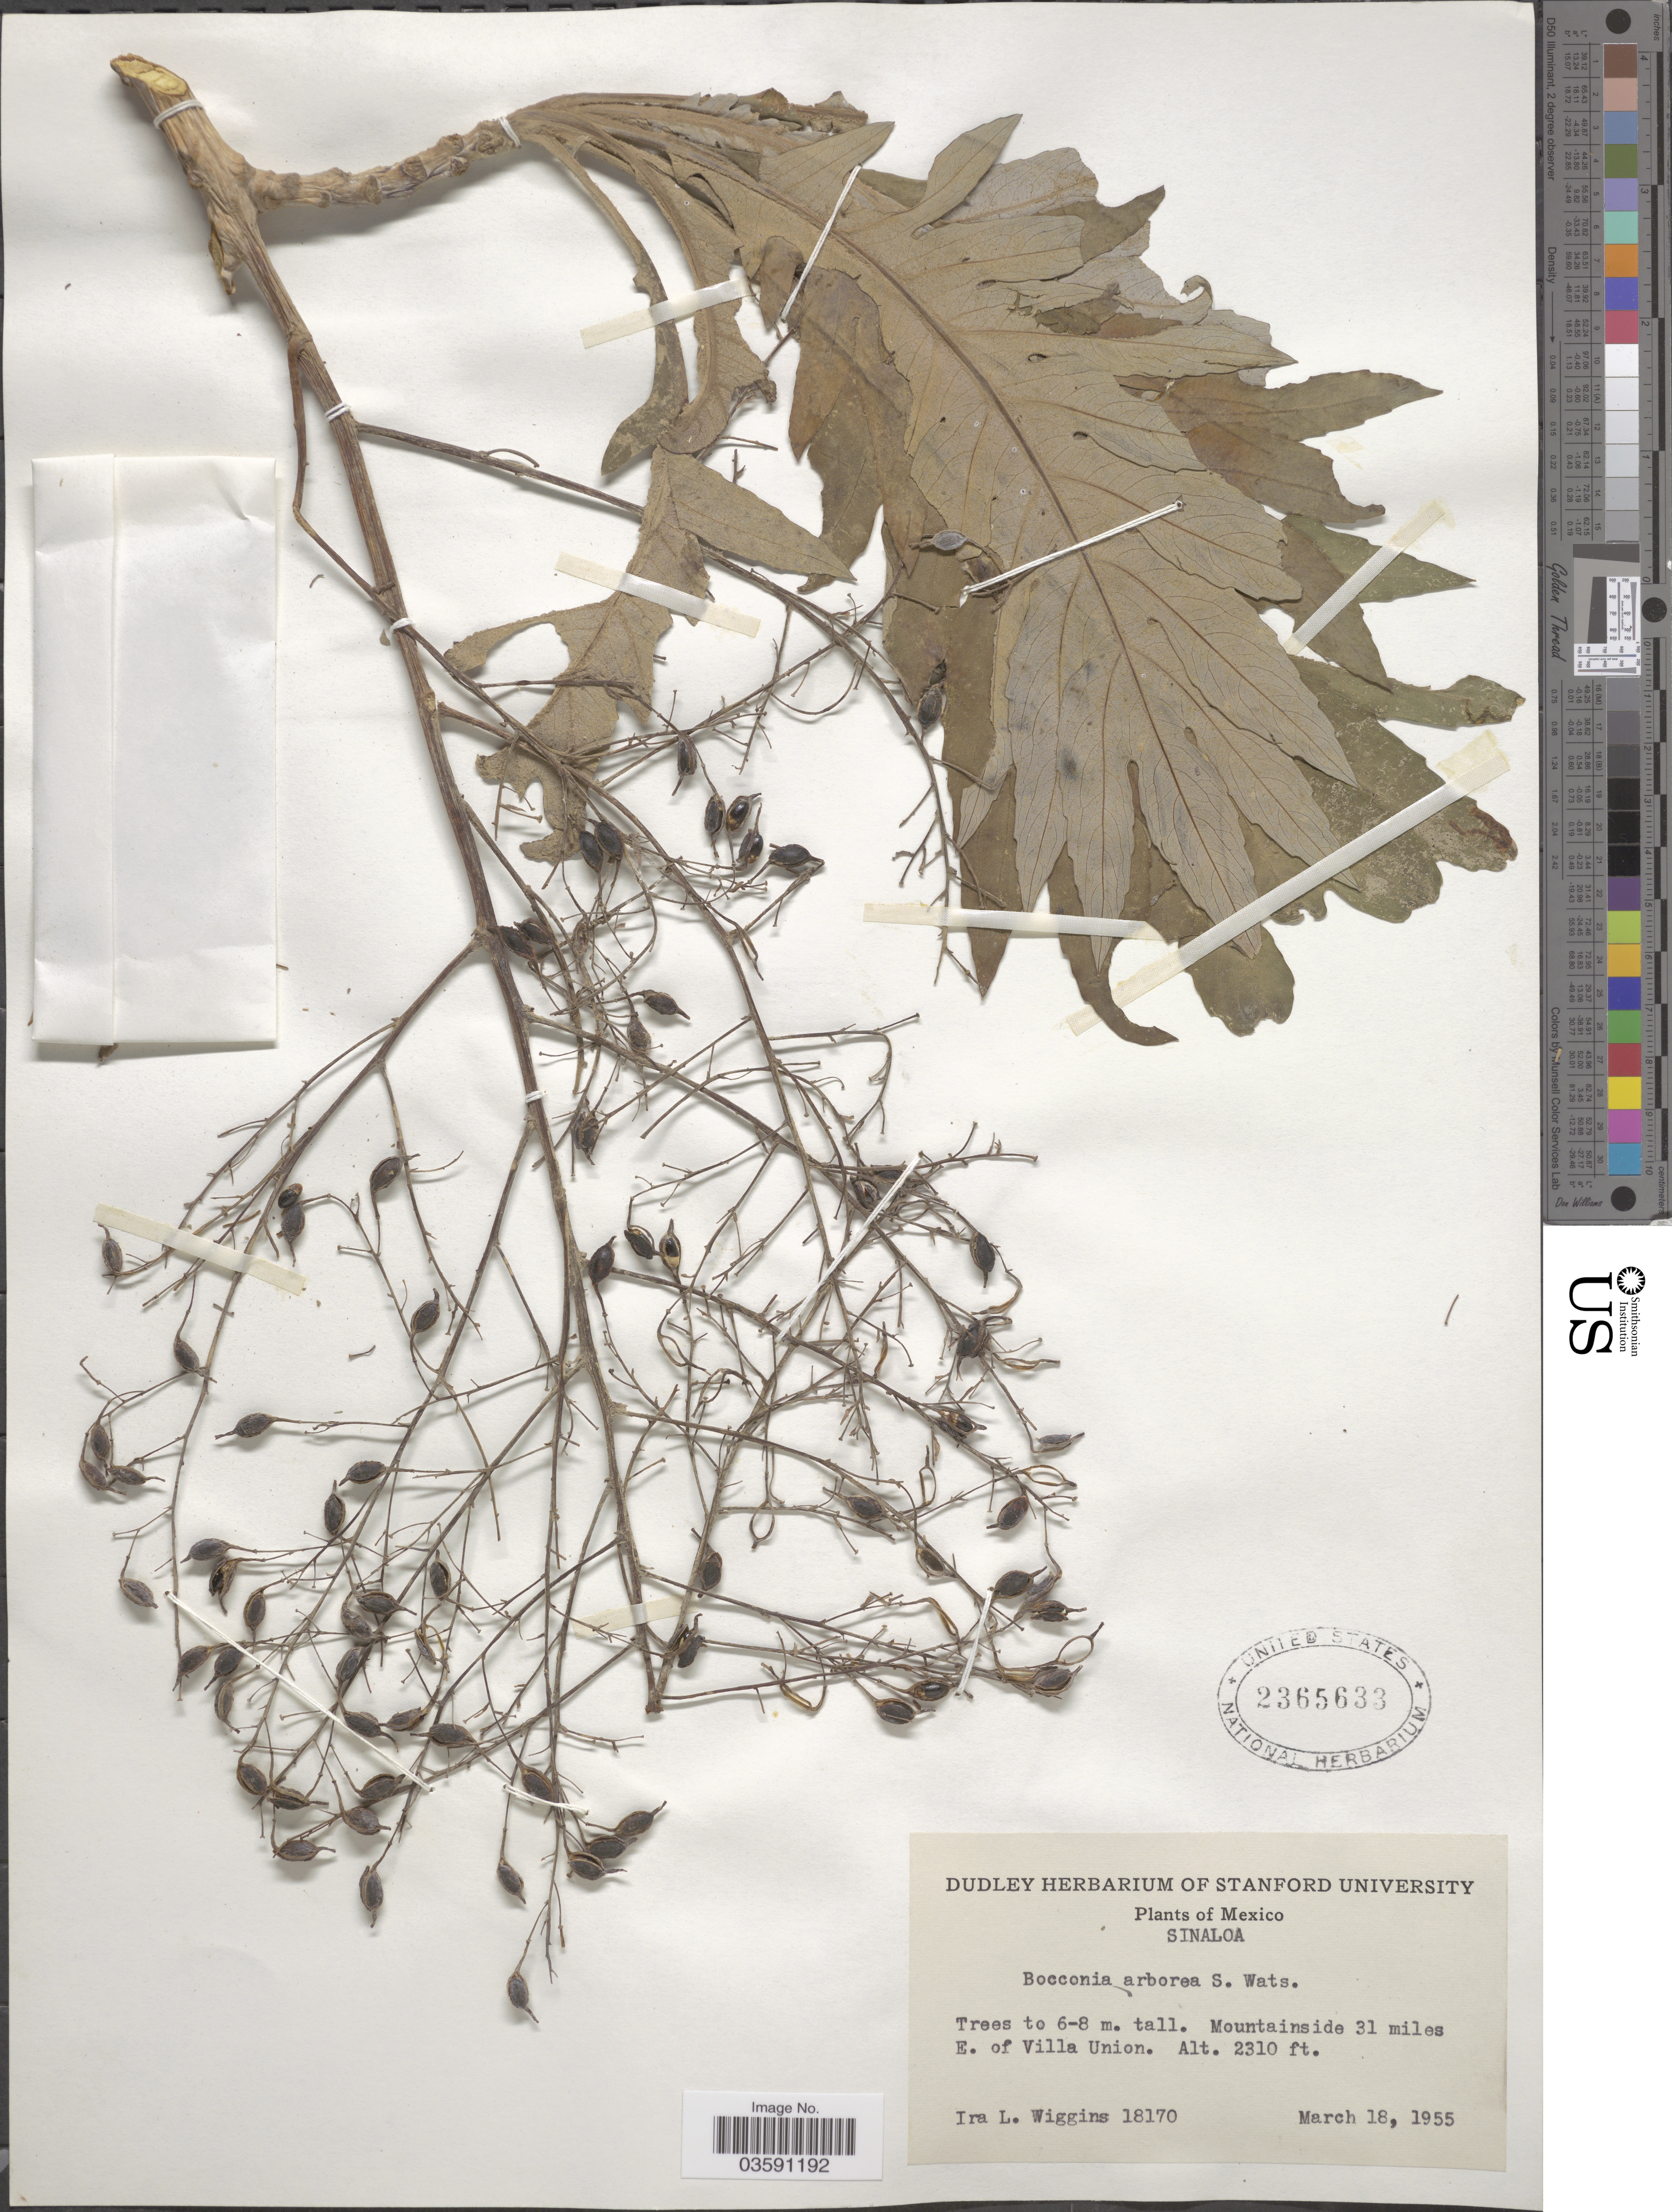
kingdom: Plantae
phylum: Tracheophyta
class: Magnoliopsida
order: Ranunculales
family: Papaveraceae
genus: Bocconia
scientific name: Bocconia arborea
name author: S. Watson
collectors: I. L. Wiggins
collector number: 18170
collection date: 1955-03-18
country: Mexico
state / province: Sinaloa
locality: Mountainside 31 miles E. of Villa Union.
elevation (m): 704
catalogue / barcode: US 2365633